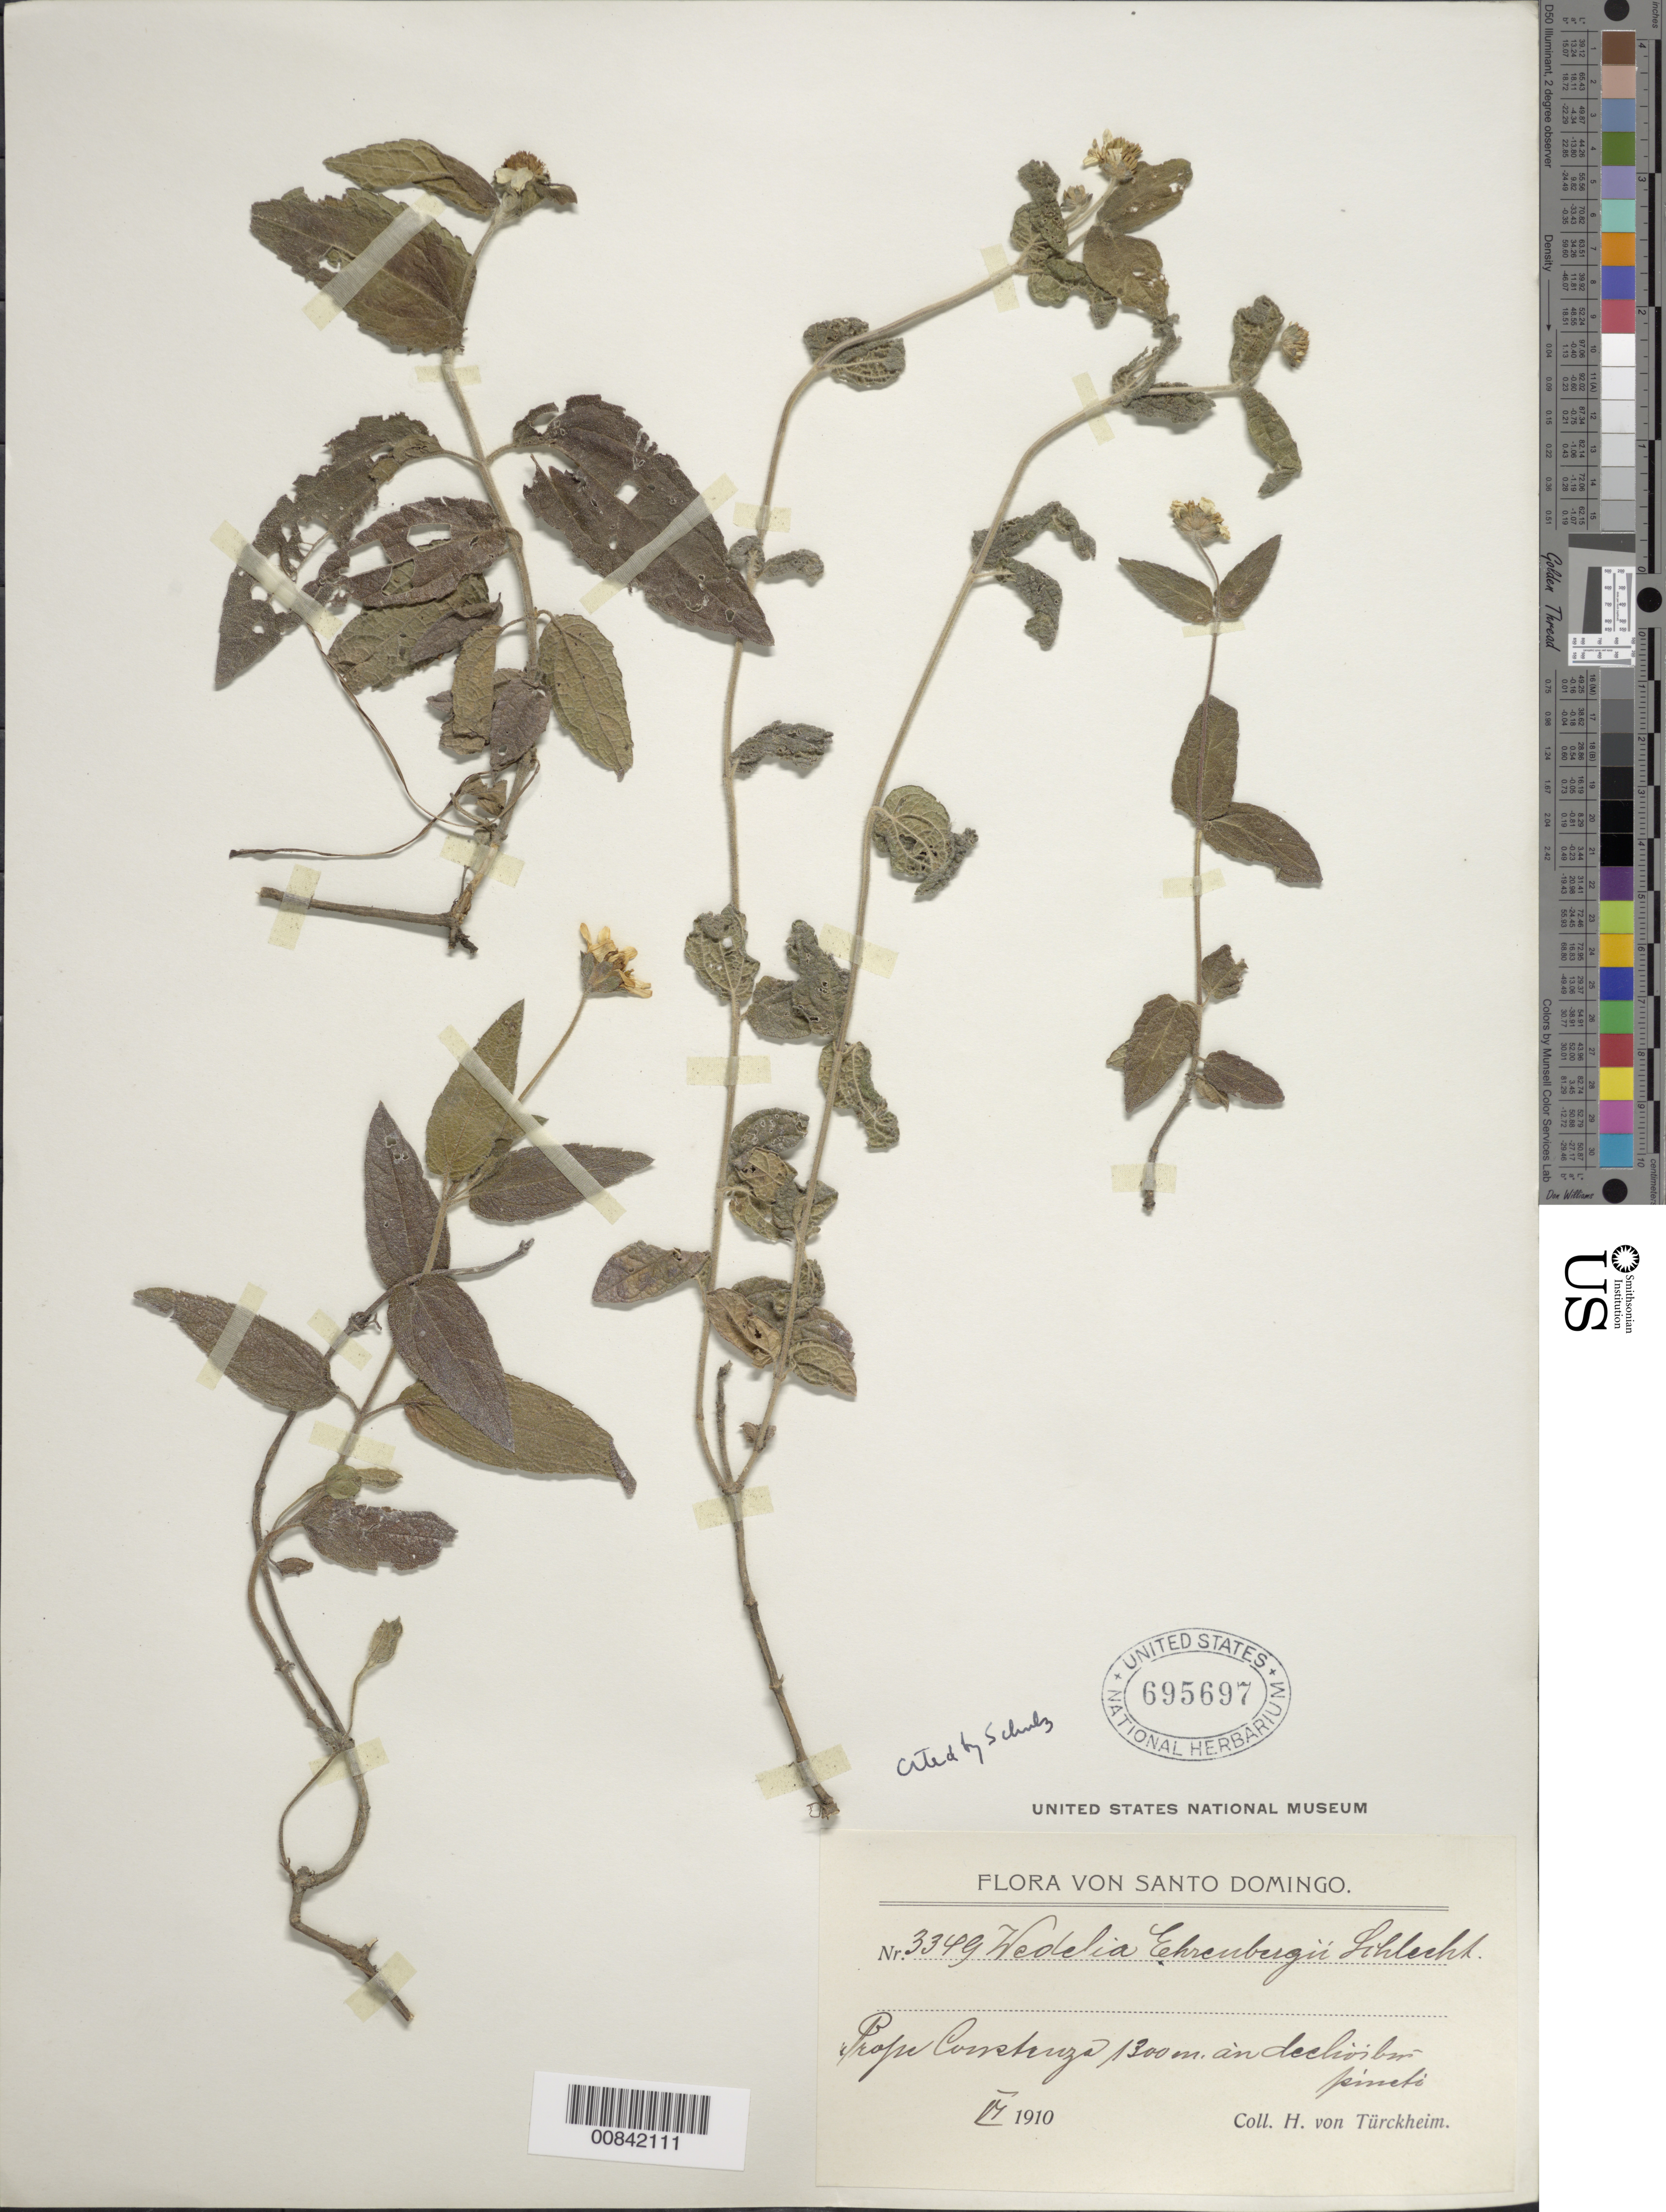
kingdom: Plantae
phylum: Tracheophyta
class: Magnoliopsida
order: Asterales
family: Asteraceae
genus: Wedelia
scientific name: Wedelia ehrenbergii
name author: Less.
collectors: H. von Türckheim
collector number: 3349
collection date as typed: Jun 1910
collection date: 1910-06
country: Dominican Republic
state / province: La Vega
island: Hispaniola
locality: Constanza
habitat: "pinctis"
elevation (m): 1300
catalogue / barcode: US 695697